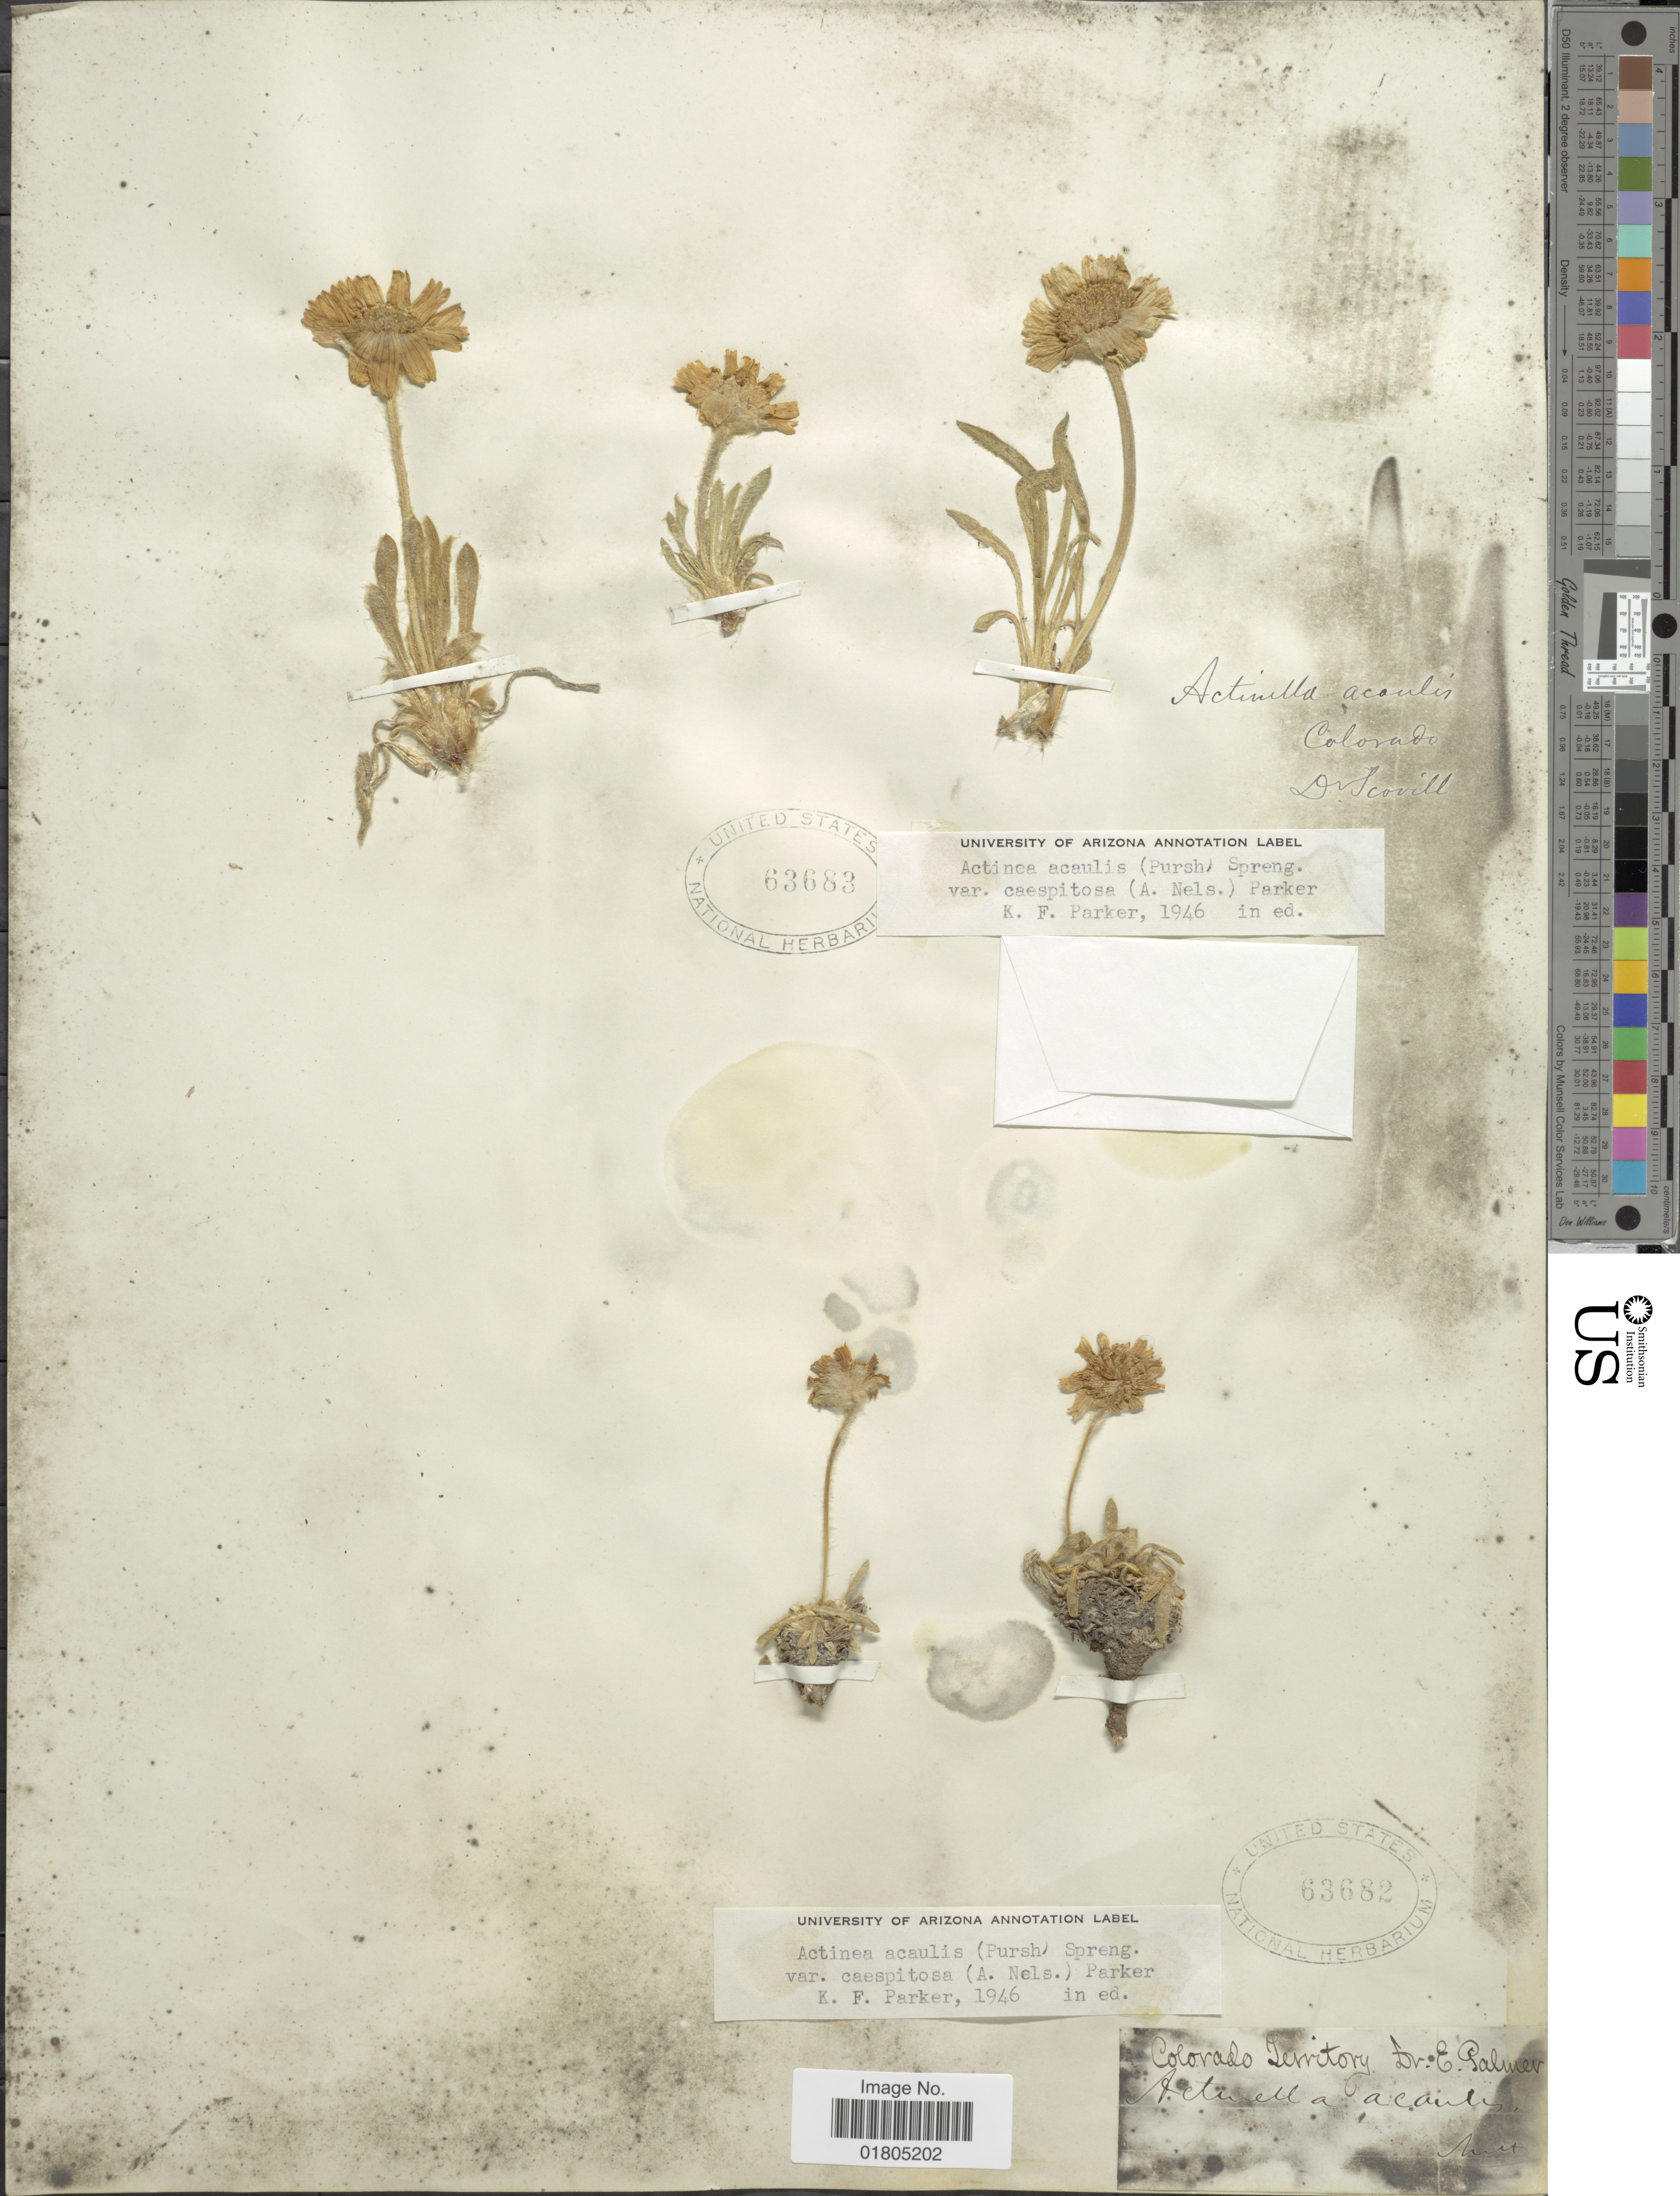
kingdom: Plantae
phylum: Tracheophyta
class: Magnoliopsida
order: Asterales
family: Asteraceae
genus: Actinea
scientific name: Actinea acaulis var. caespitosa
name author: (A. Nelson) K.F. Parker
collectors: E. Palmer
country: United States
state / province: Colorado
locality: Colorado Territory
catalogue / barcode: US 63682